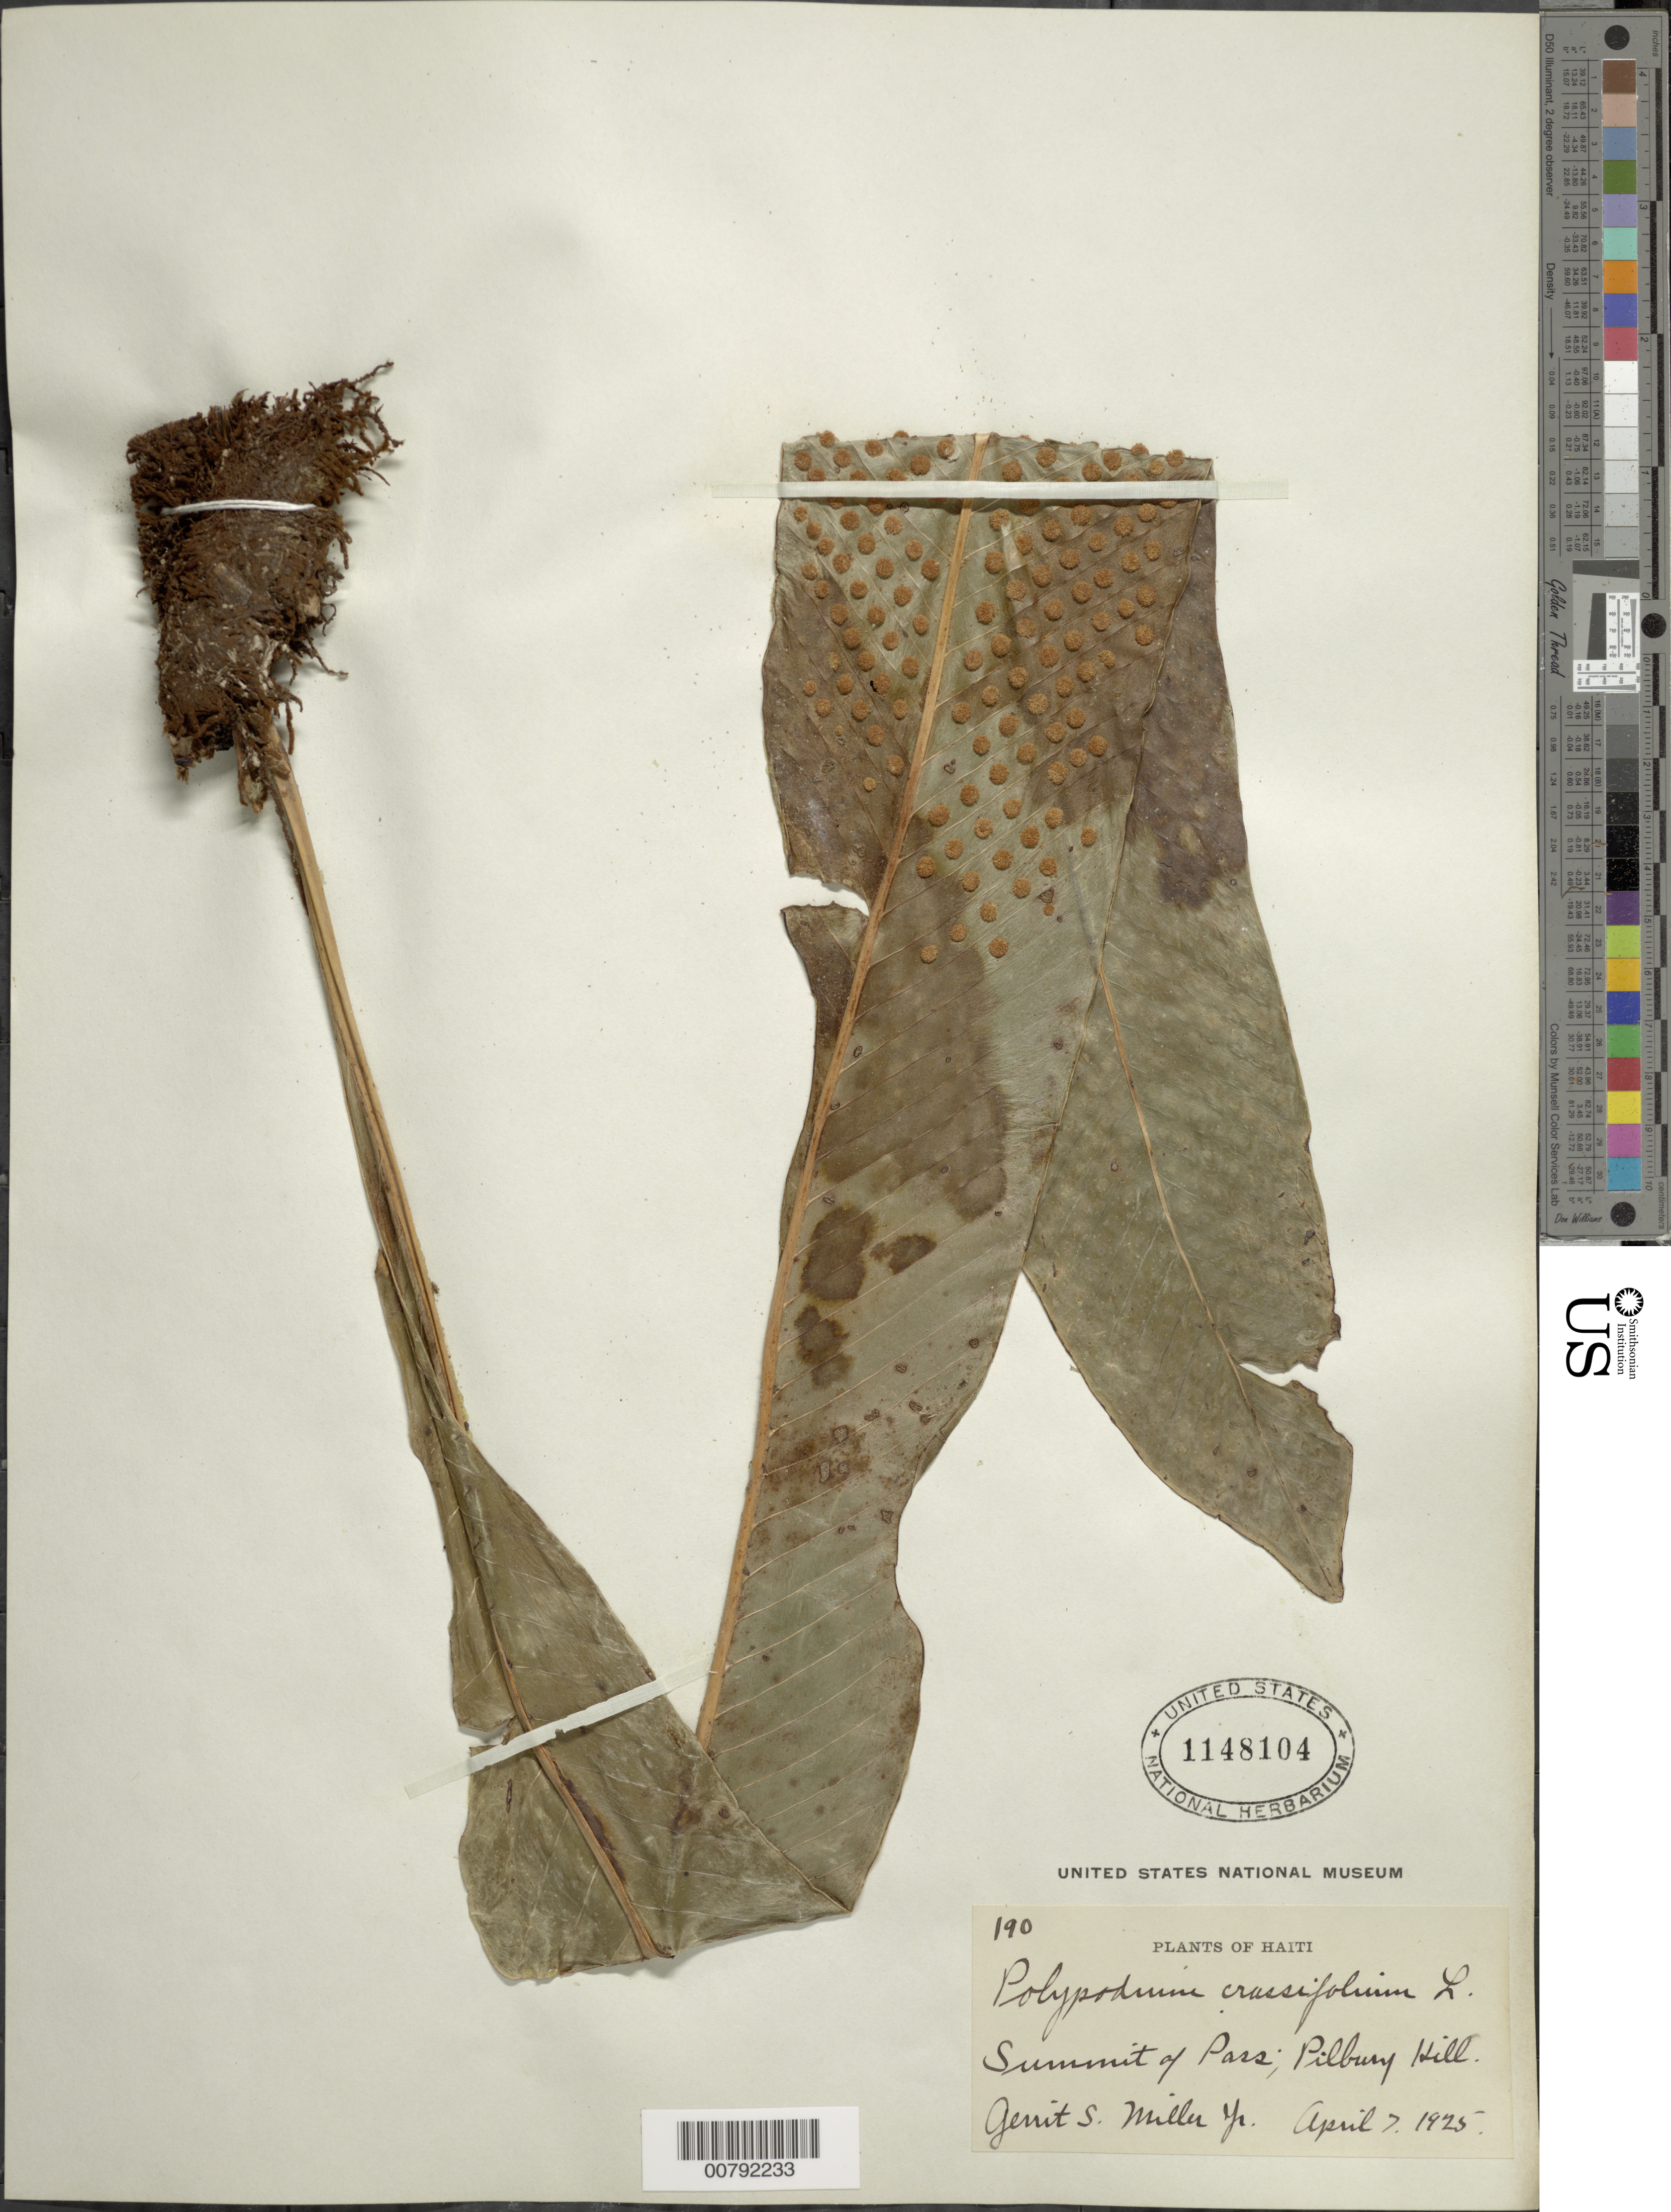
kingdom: Plantae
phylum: Tracheophyta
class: Polypodiopsida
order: Polypodiales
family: Polypodiaceae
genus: Niphidium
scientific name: Niphidium crassifolium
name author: (L.) Lellinger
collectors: G. S. Miller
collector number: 190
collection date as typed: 07 Apr 1925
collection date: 1925-04-07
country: Haiti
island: Hispaniola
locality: Pilbury Hill, Summit of Pass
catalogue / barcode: US 1148104